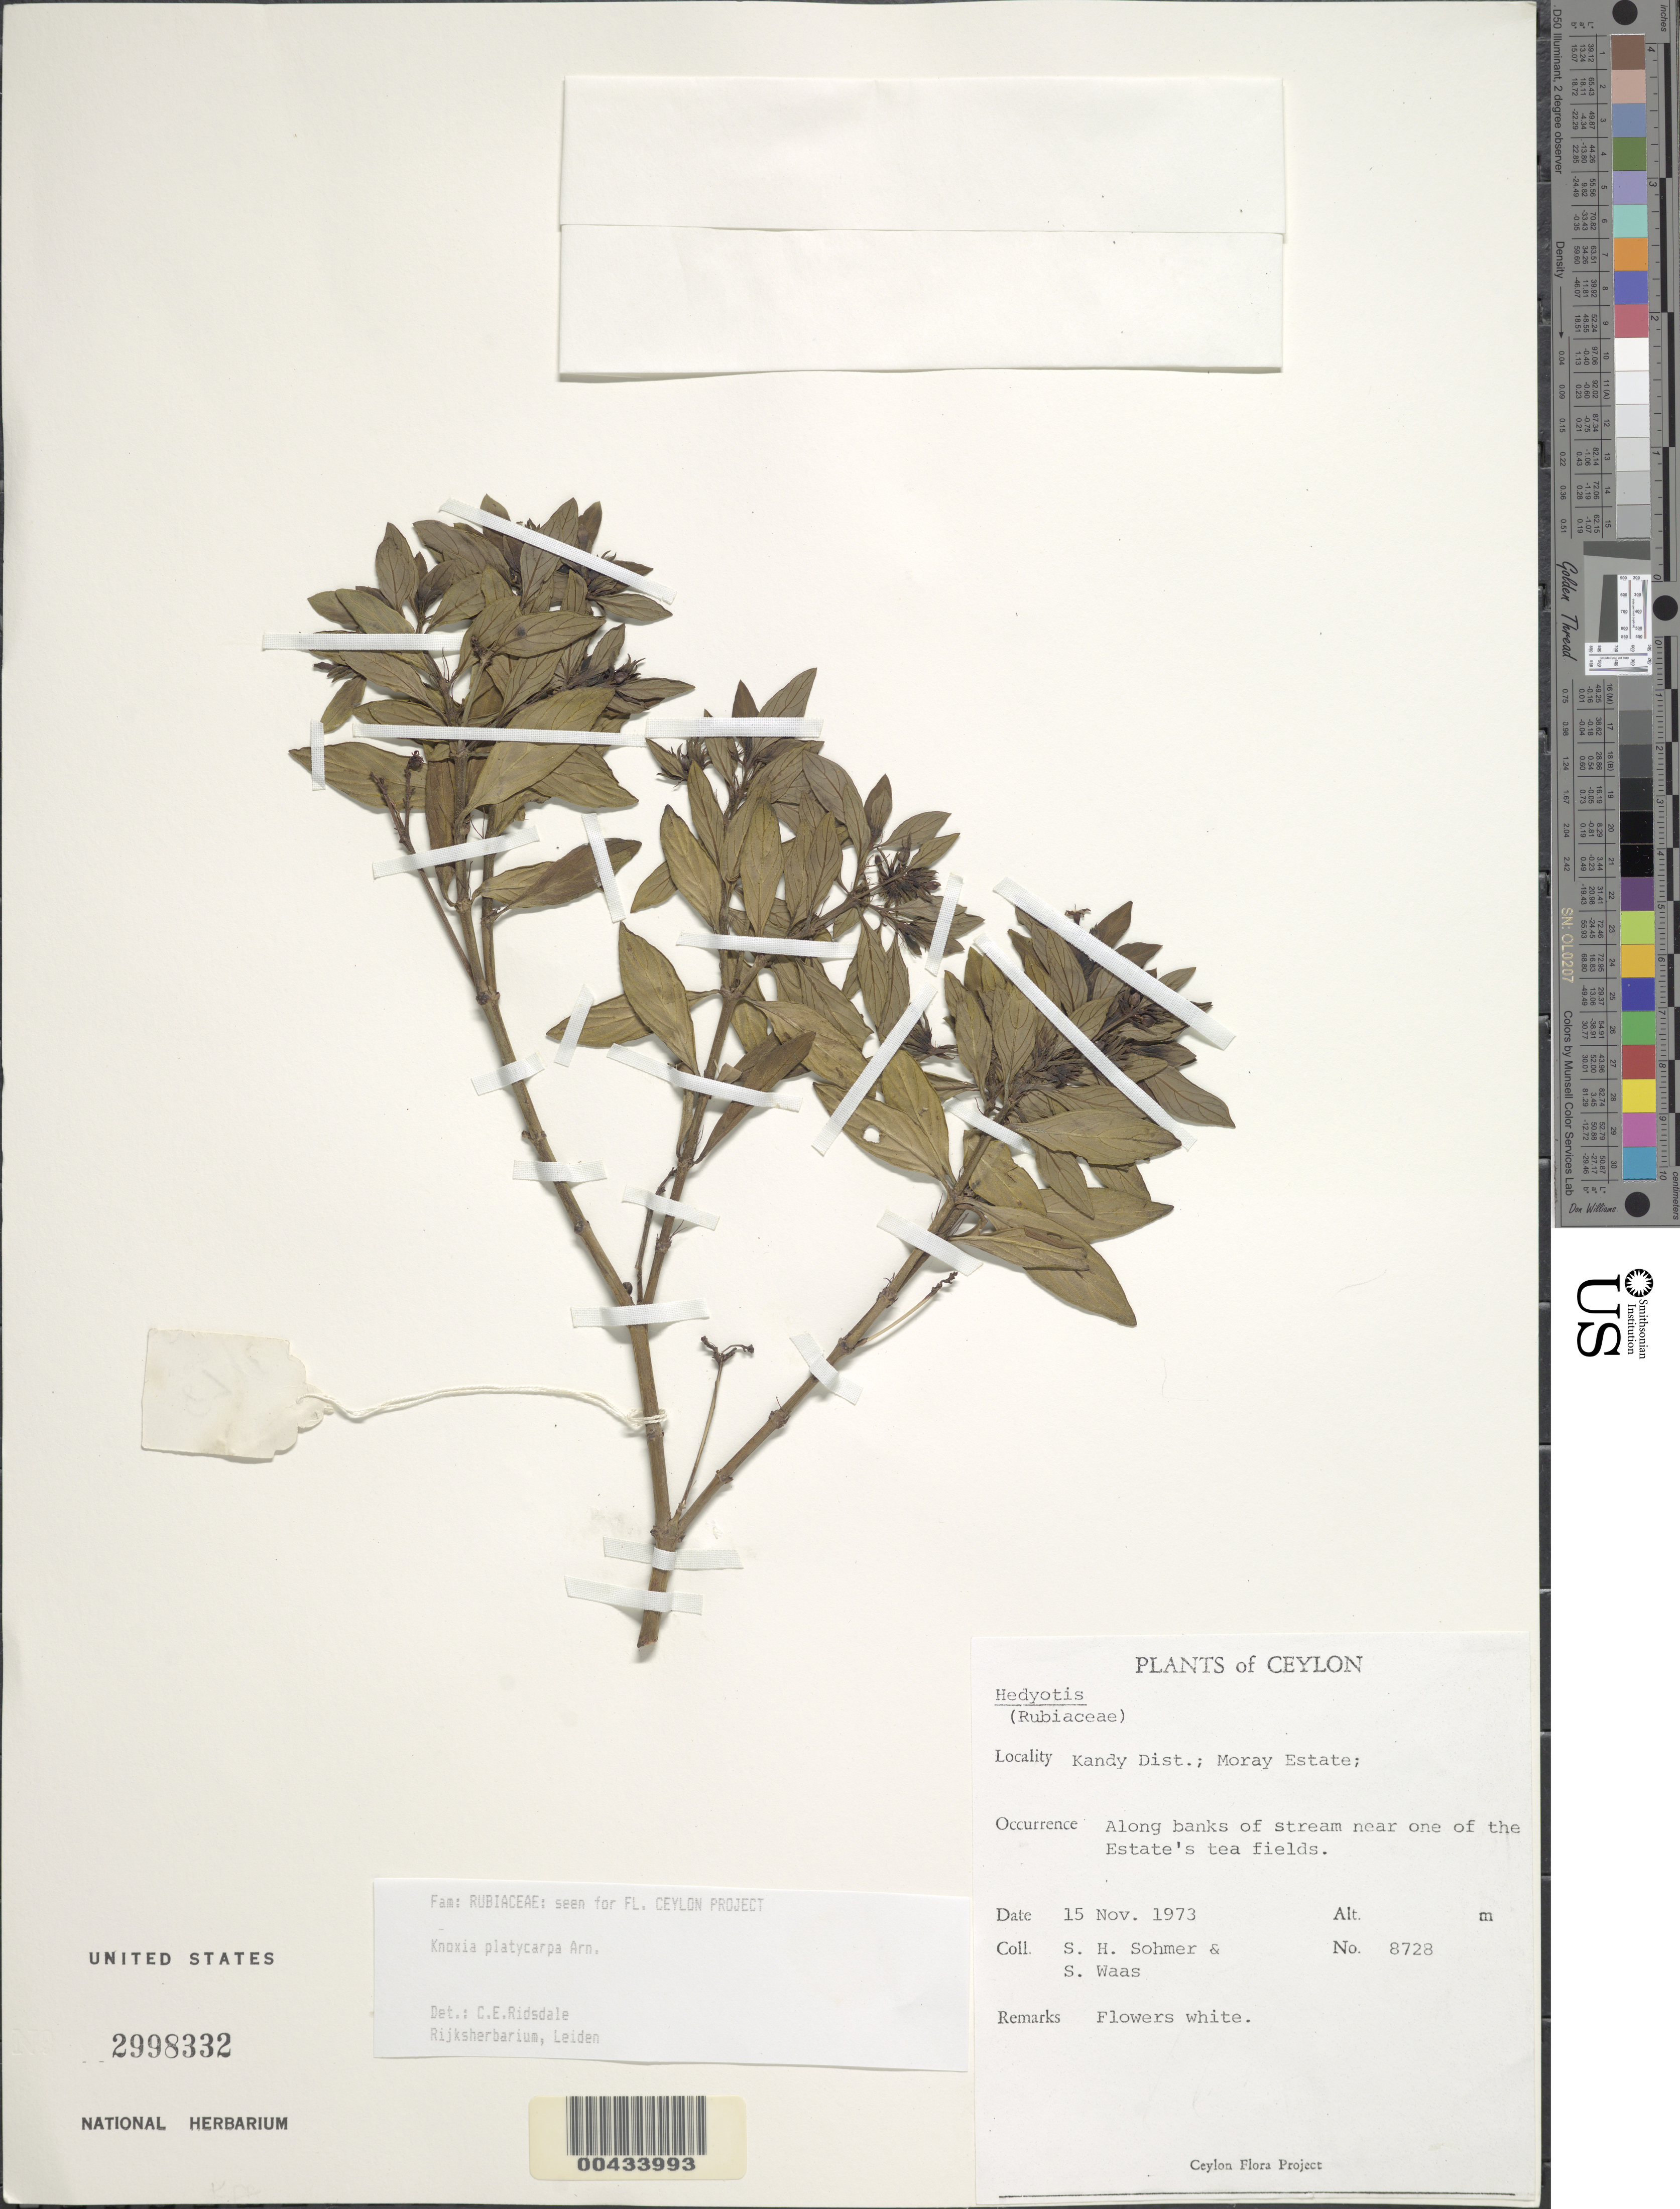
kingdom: Plantae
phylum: Tracheophyta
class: Magnoliopsida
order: Gentianales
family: Rubiaceae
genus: Knoxia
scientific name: Knoxia platycarpa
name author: Arn.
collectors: S. H. Sohmer & S. Waas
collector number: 8728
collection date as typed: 15 Nov 1973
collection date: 1973-11-15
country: Sri Lanka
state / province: Central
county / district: Kandy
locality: Moray Group Tea Estate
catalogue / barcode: US 2998332